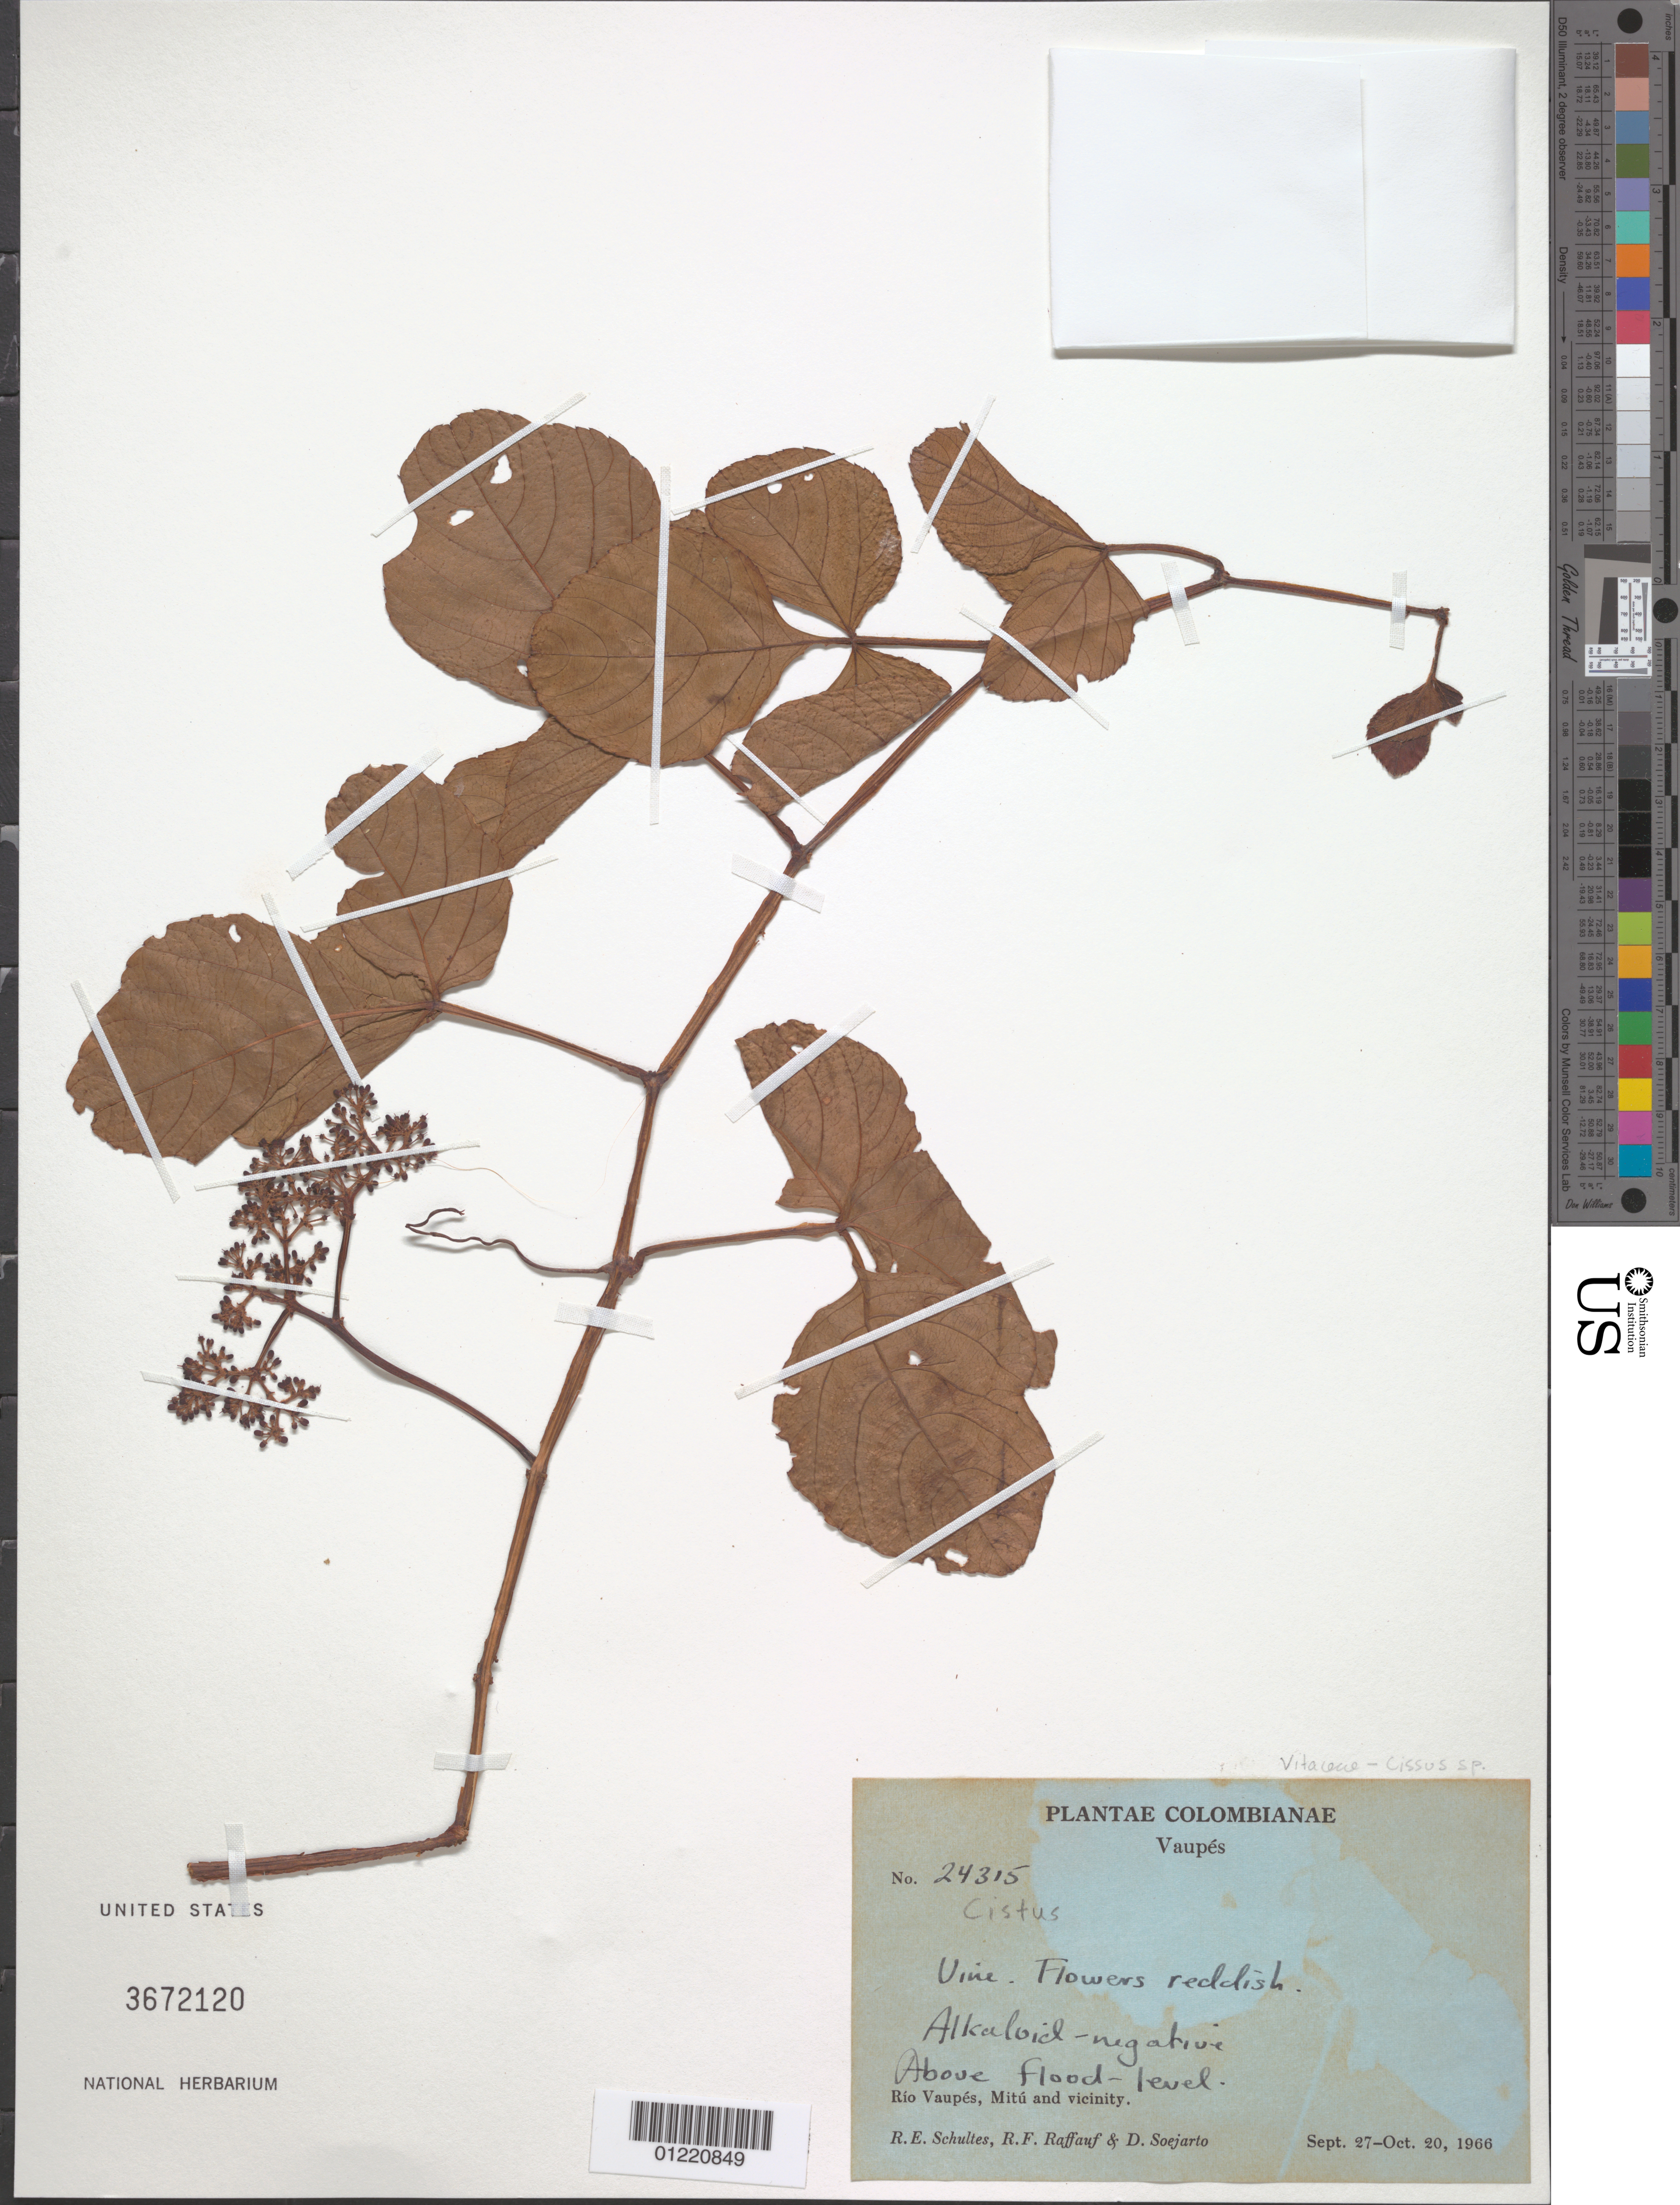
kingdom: Plantae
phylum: Tracheophyta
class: Magnoliopsida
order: Vitales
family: Vitaceae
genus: Cissus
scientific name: Cissus sp.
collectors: R. E. Schultes, R. Raffauf & D. Soejarto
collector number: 24315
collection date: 1966-09-27/1966-10-20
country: Colombia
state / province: Vaupés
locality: Rio Vaupés, Mitú and vicinity.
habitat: Above flood level.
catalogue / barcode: US 3672120